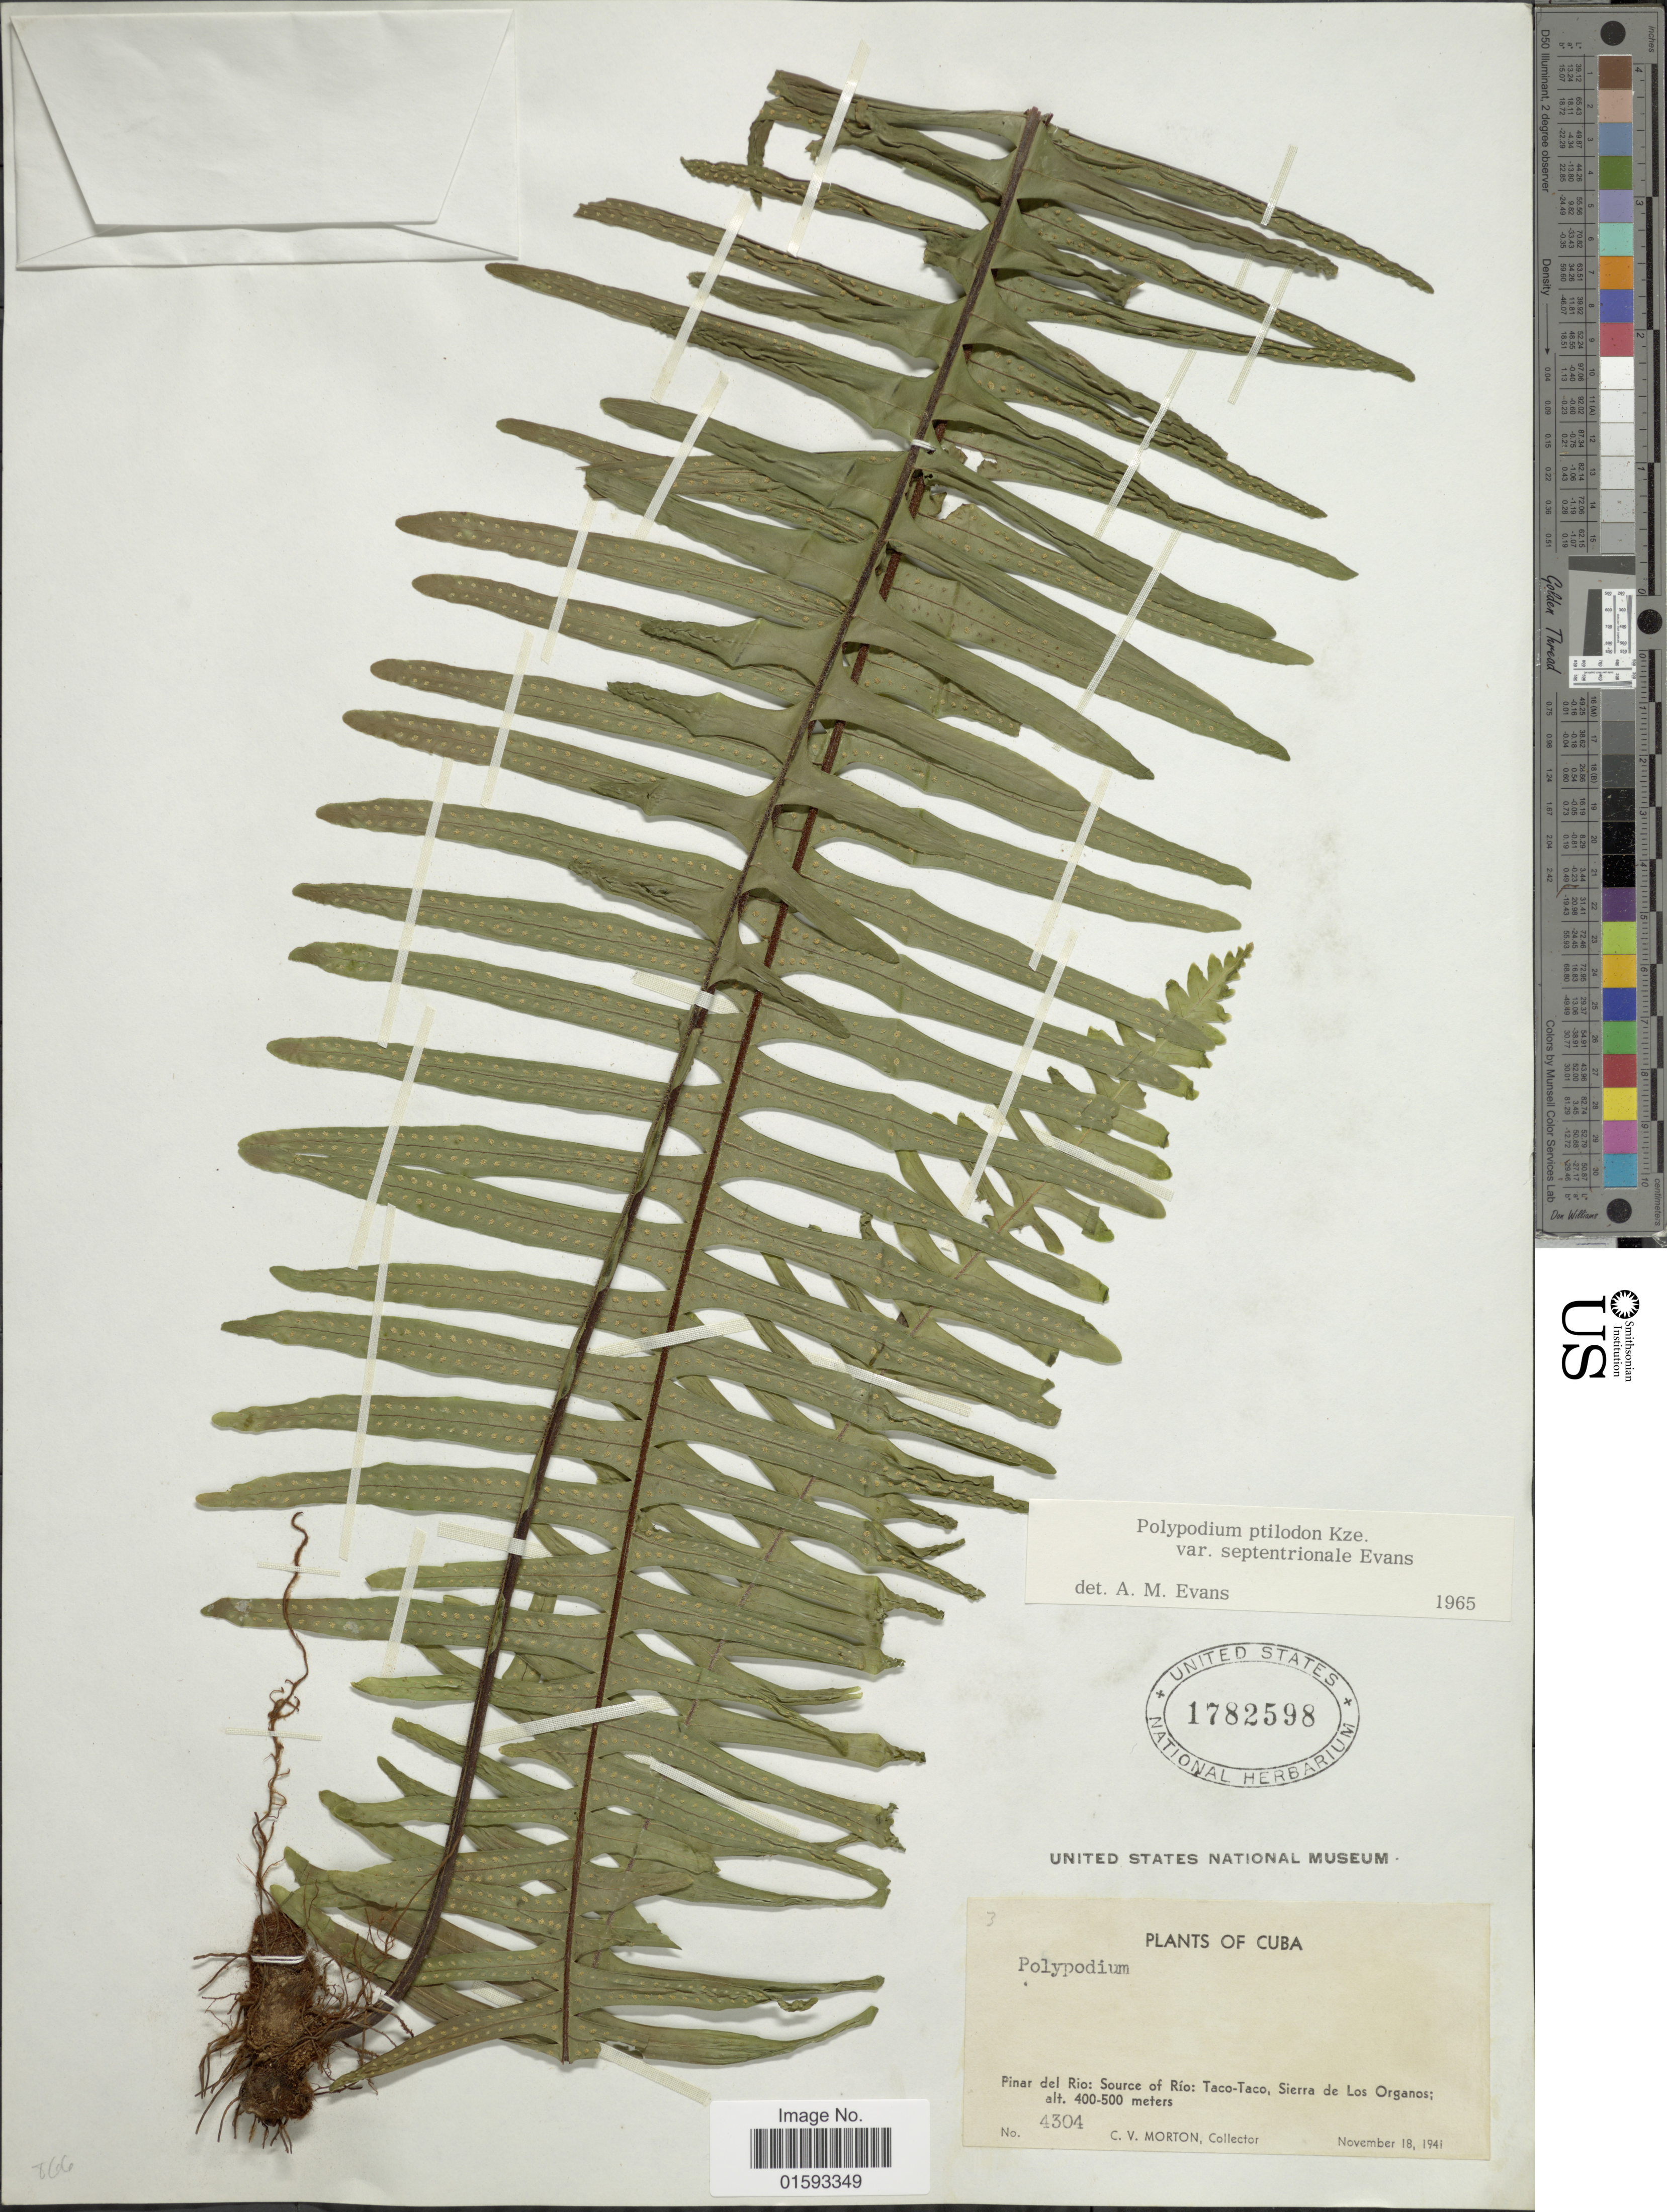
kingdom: Plantae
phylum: Tracheophyta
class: Polypodiopsida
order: Polypodiales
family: Polypodiaceae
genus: Pecluma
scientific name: Pecluma ptilodos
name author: (Kunze) Price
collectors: C. V. Morton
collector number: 4304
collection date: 1941-11-18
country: Cuba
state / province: Pinar del Río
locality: Source of Rio: Taco Taco, Sierra de los Organos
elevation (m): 400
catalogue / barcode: US 1782598